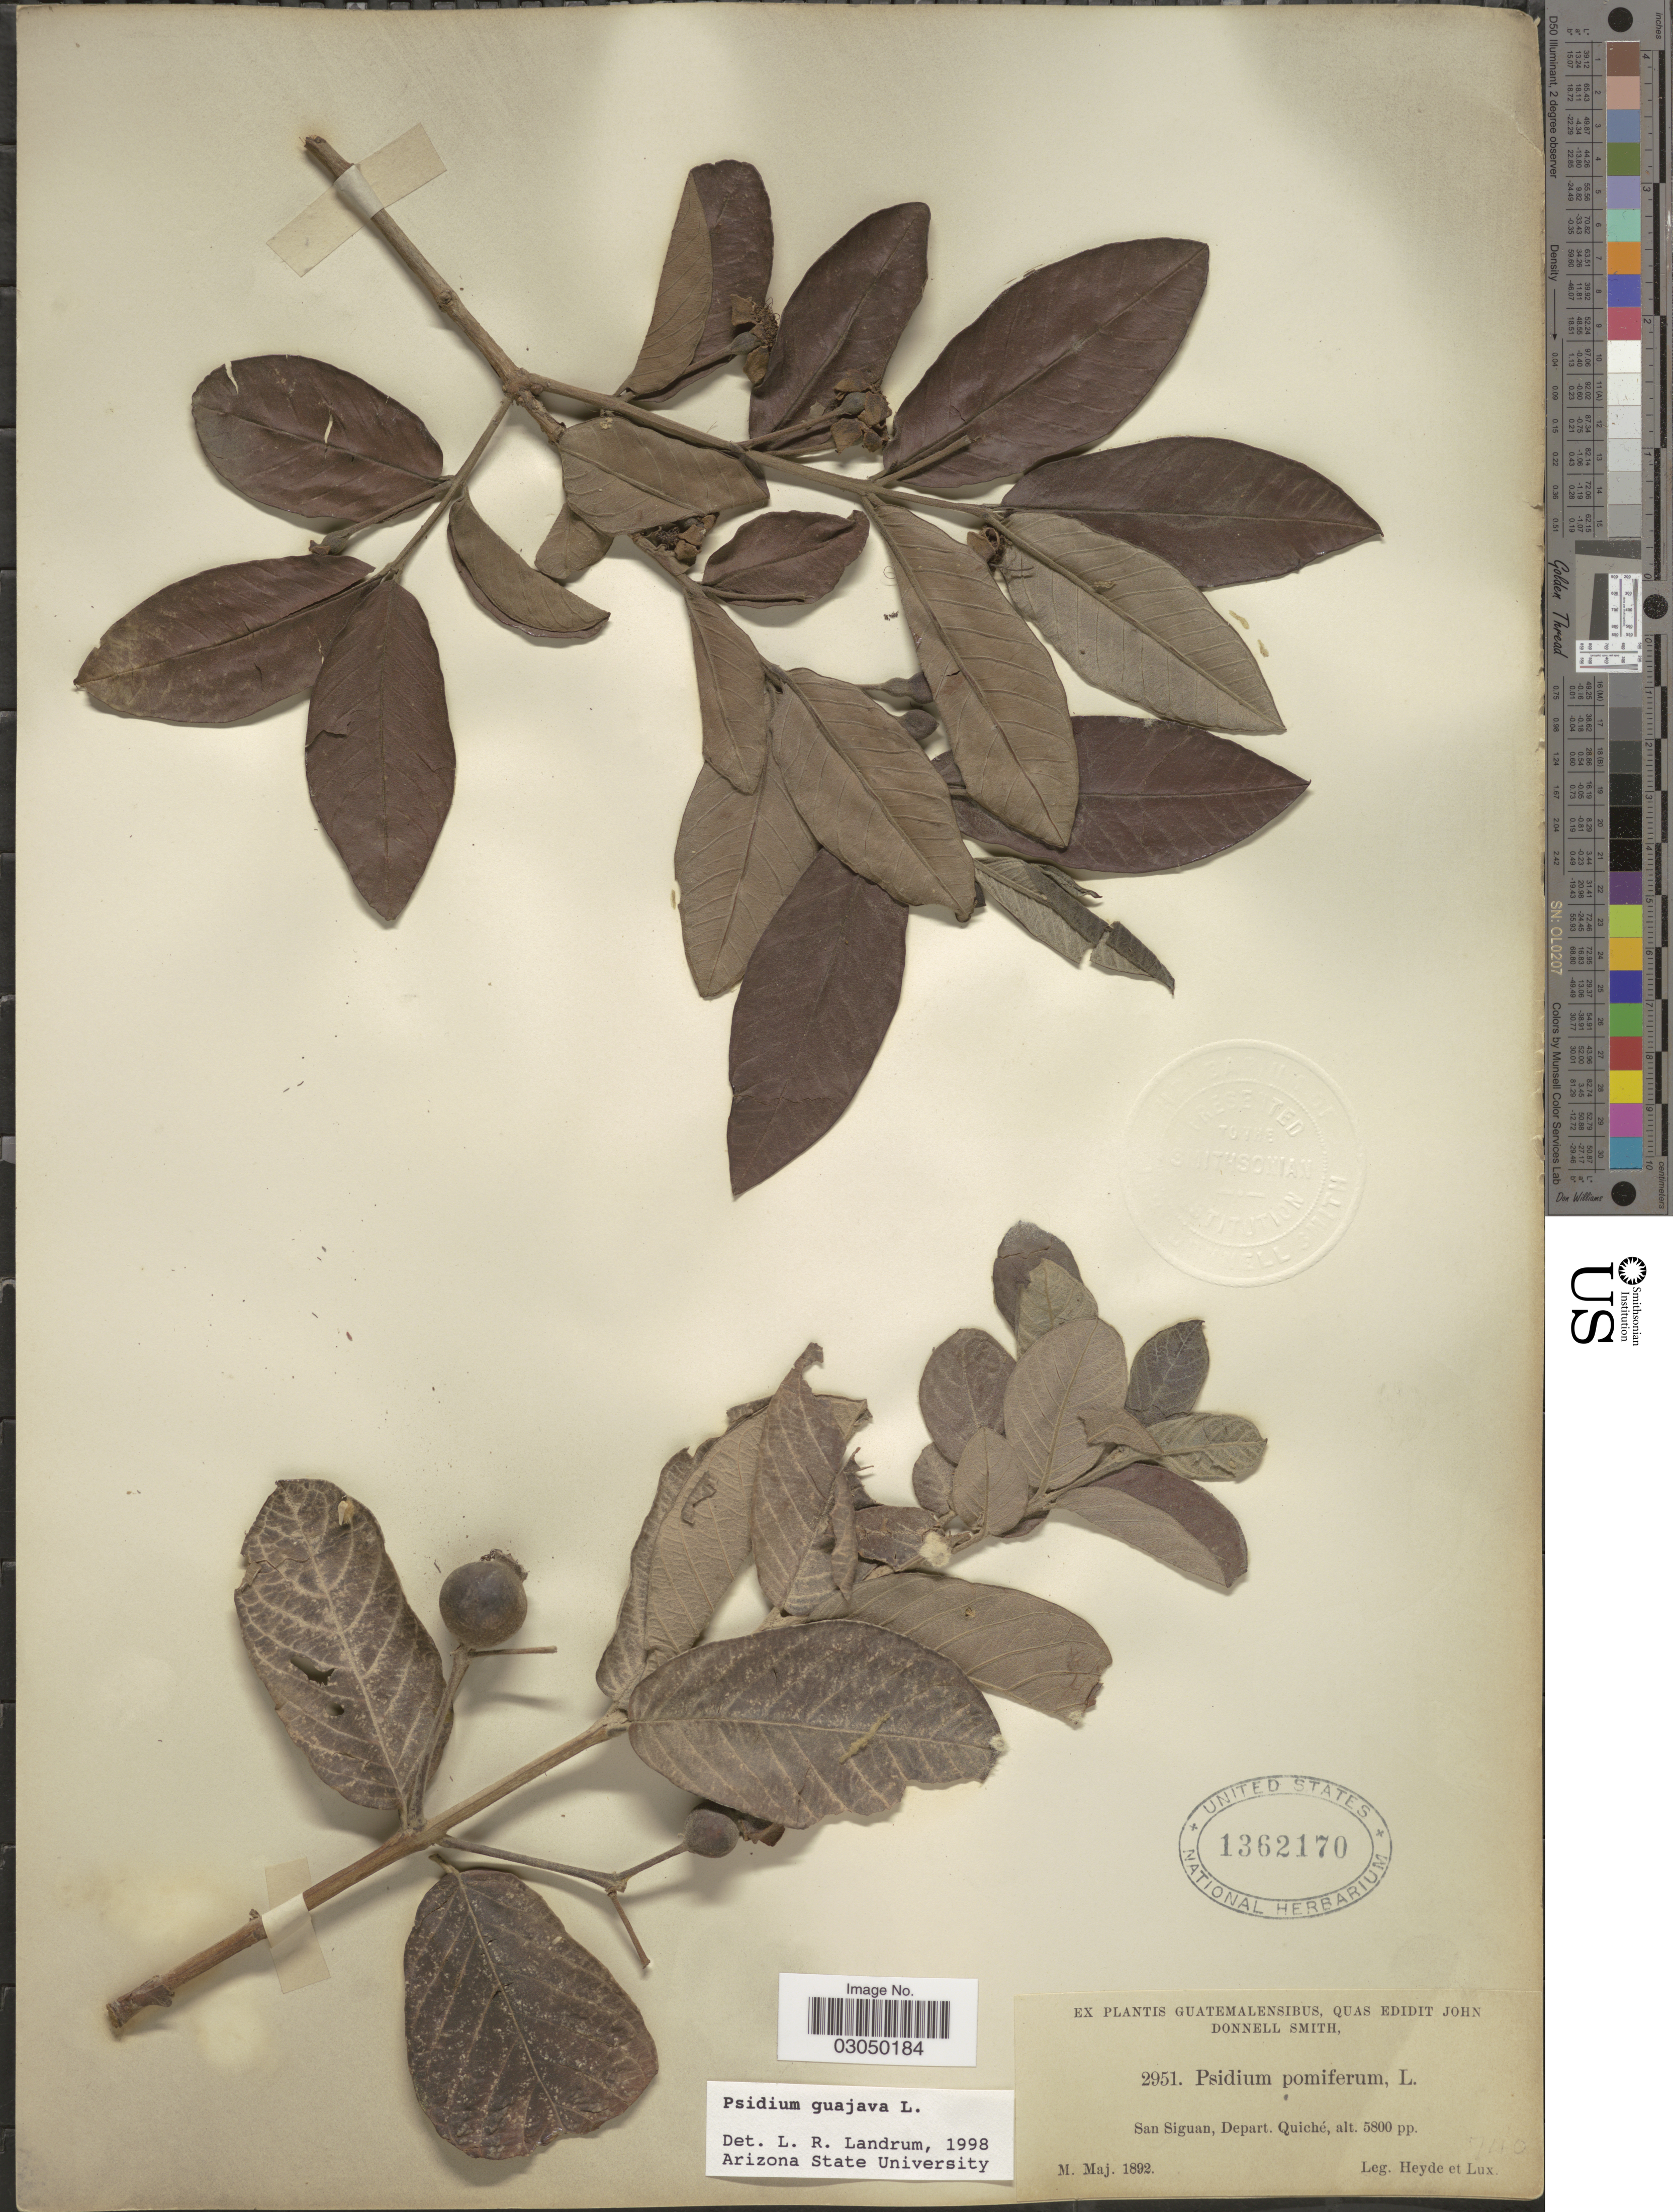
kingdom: Plantae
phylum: Tracheophyta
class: Magnoliopsida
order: Myrtales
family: Myrtaceae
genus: Psidium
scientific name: Psidium guajava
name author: L.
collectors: Heyde & Lux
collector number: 2951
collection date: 1892-05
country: Guatemala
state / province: El Quiché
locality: San Siguan, Depart. Quiché.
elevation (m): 1768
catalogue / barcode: US 1362170